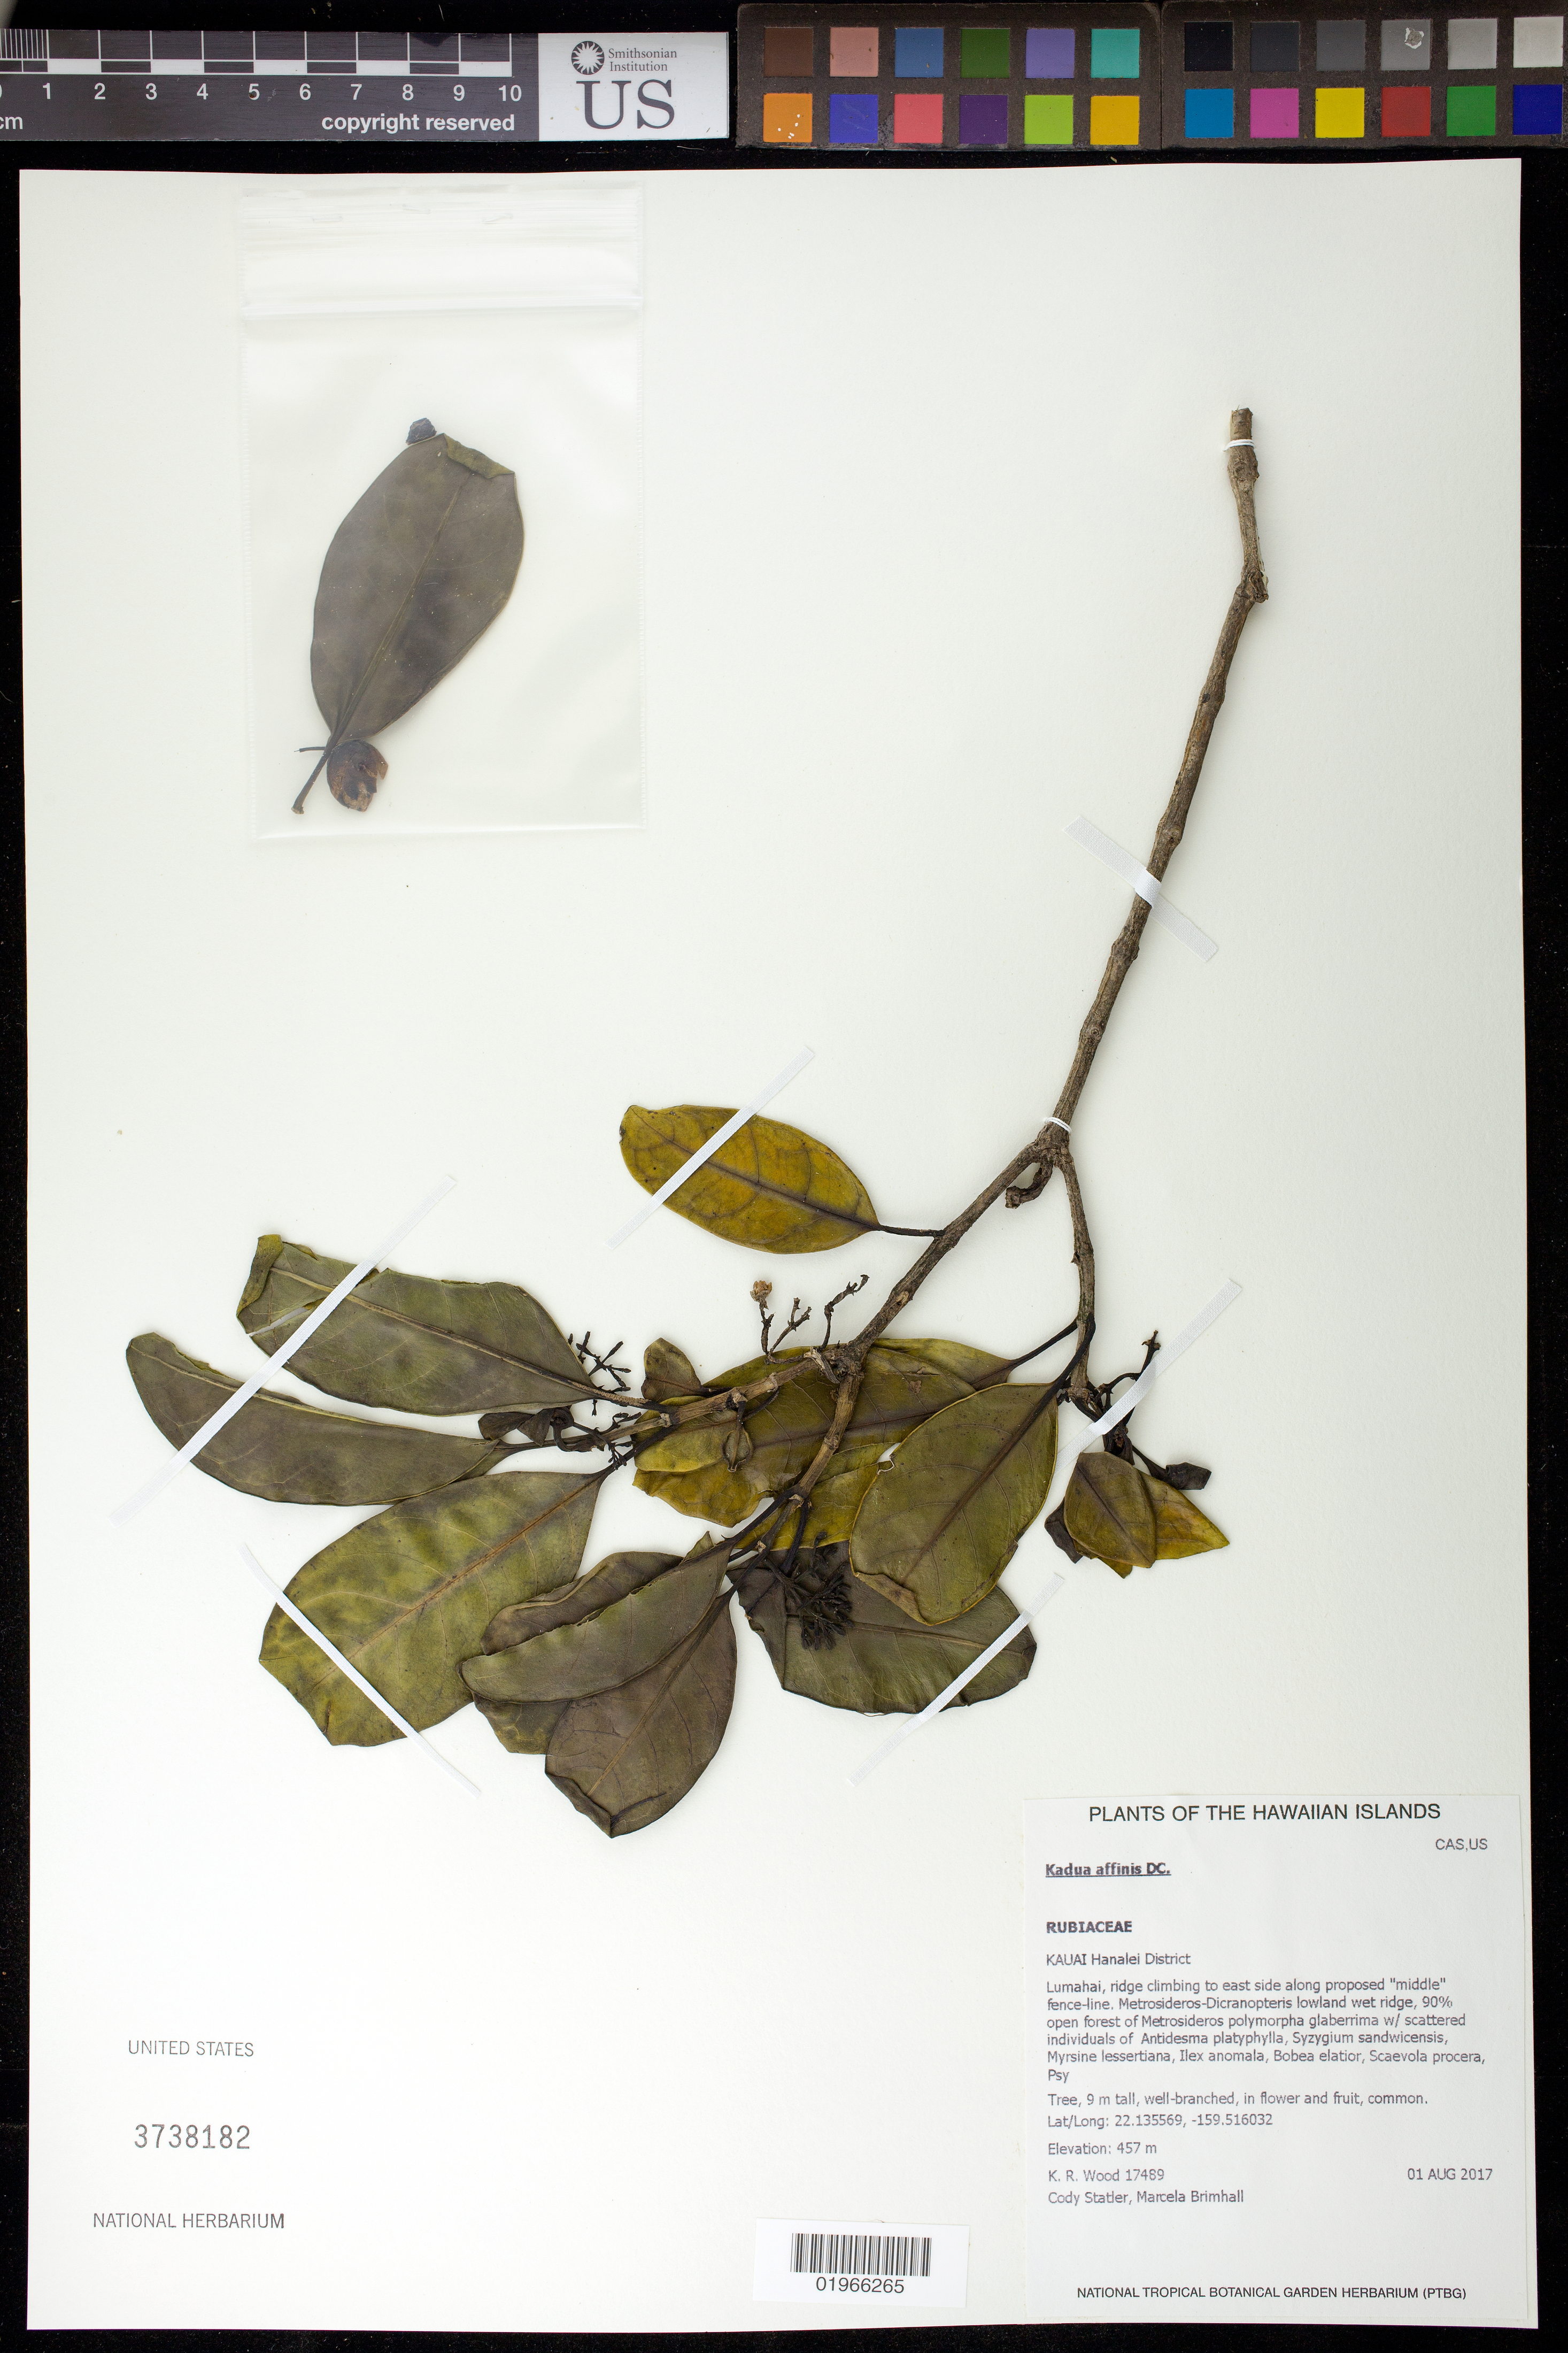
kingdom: Plantae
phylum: Tracheophyta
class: Magnoliopsida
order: Gentianales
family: Rubiaceae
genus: Kadua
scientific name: Kadua affinis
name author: DC.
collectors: K. R. Wood, C. Statler & M. Brimhall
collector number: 17489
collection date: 2017-08-01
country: United States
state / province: Hawaii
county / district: Kauai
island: Kaua'i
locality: Hanalei District, Lumahai, ridge climbing to east side along proposed "middle" fence line.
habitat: Lowland wet ridge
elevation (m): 457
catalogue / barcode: US 3738182